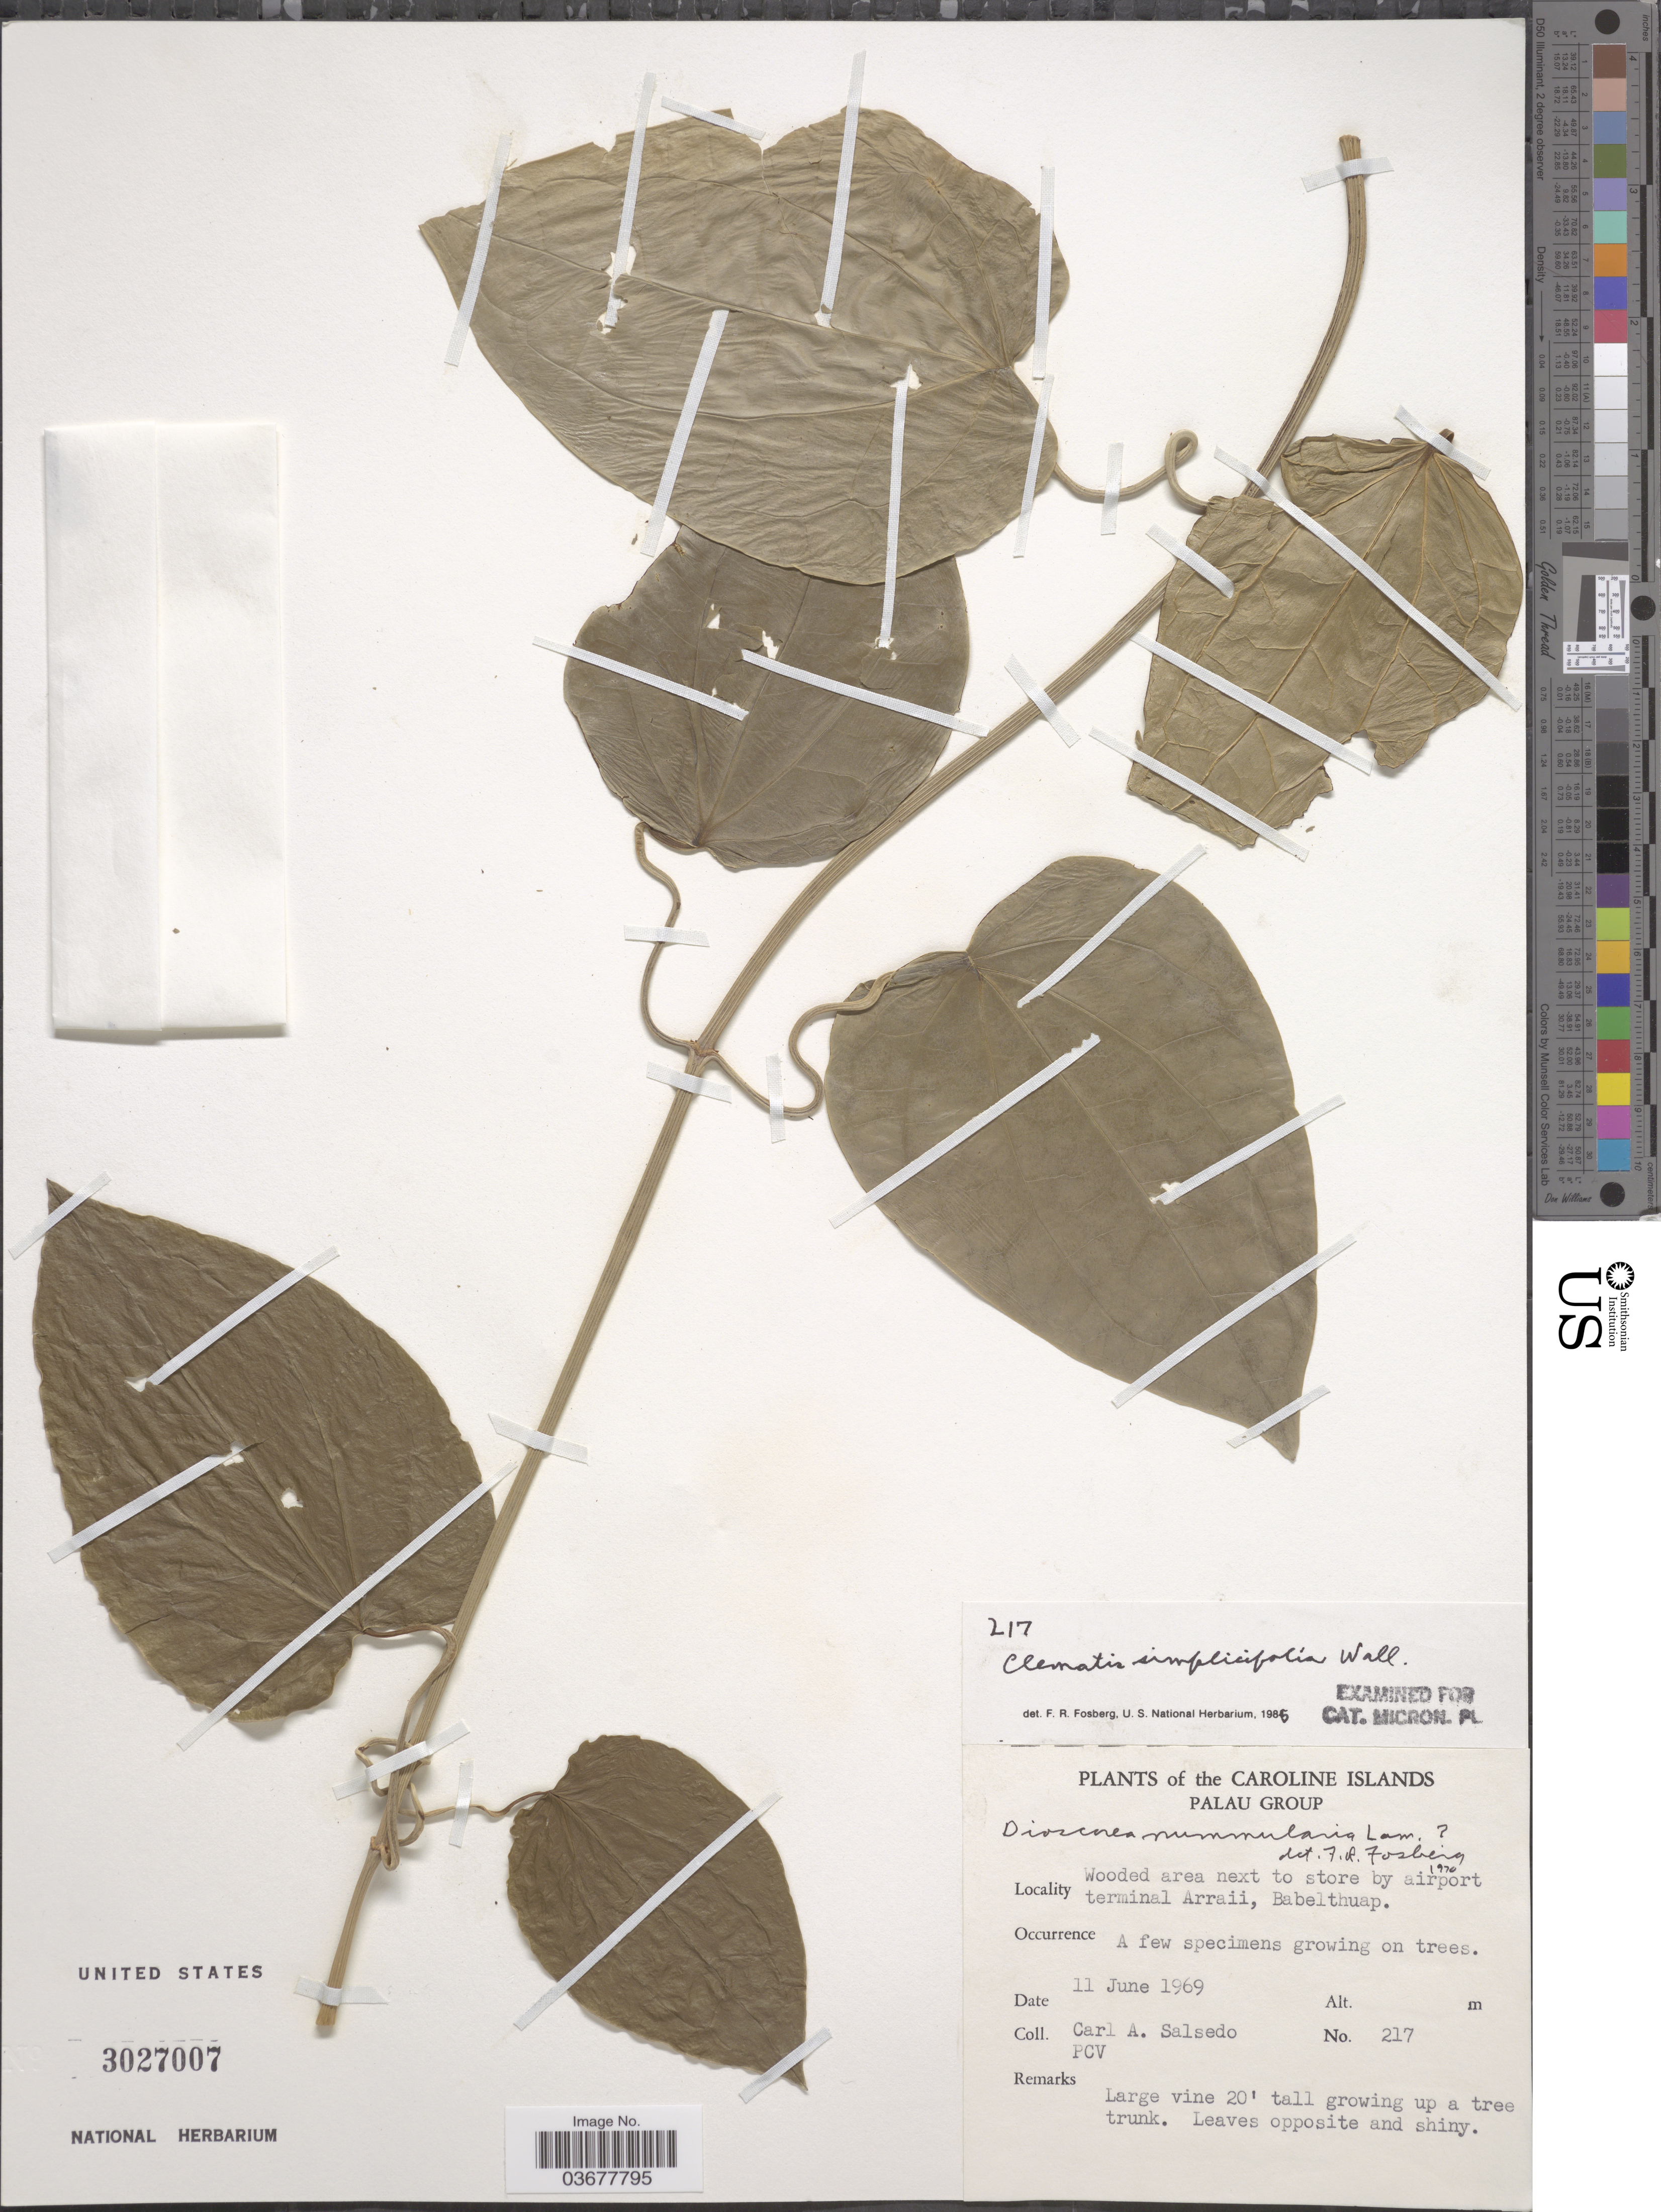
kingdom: Plantae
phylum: Tracheophyta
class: Magnoliopsida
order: Ranunculales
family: Ranunculaceae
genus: Clematis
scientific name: Clematis smilacifolia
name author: Wall.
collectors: C.A. Salsedo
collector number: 217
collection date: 1969-06-11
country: Palau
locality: The Caroline Islands. Palau Group. Wooded area next to store by airport terminal Arraii, Babelthuap.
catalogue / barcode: US 3027007